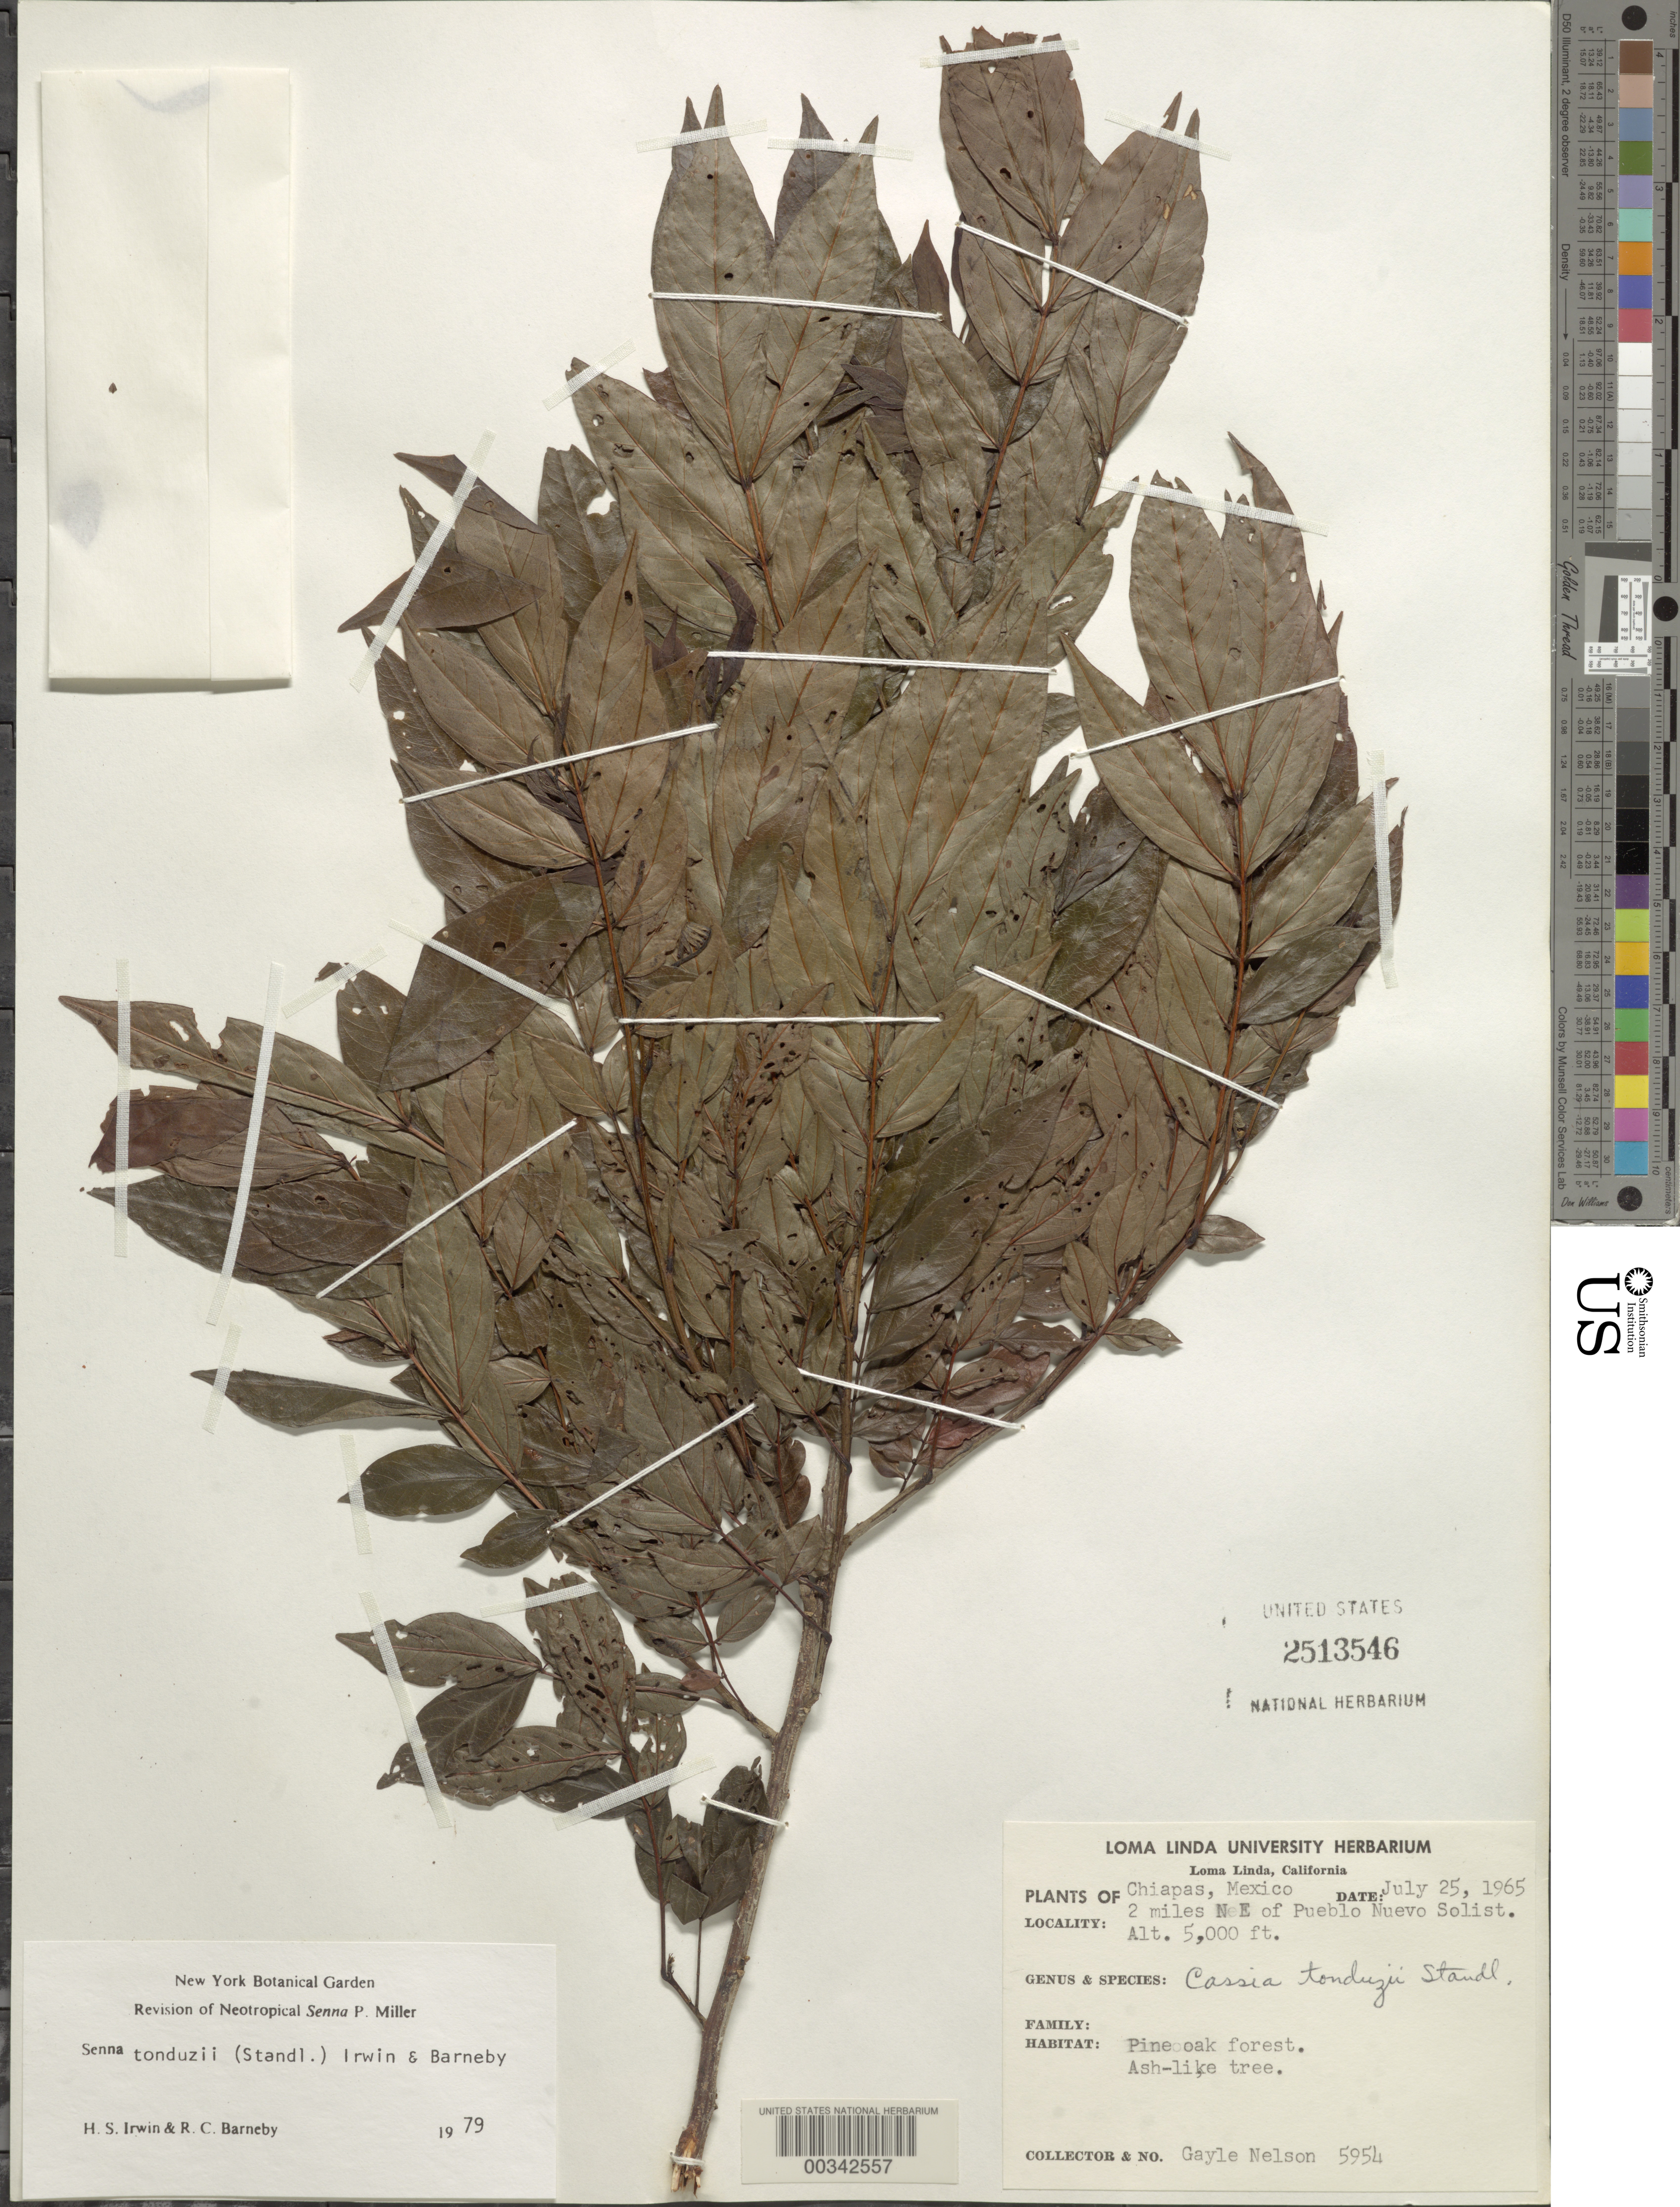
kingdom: Plantae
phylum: Tracheophyta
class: Magnoliopsida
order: Fabales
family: Fabaceae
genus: Senna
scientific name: Senna tonduzii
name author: (Standl.) H.S. Irwin & Barneby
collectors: G. Nelson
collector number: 5954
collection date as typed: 25 Jul 1965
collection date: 1965-07-25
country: Mexico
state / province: Chiapas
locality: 2 mi NE of Pueblo Nuevo Solistahuacán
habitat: Forest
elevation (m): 1524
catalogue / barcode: US 2513546